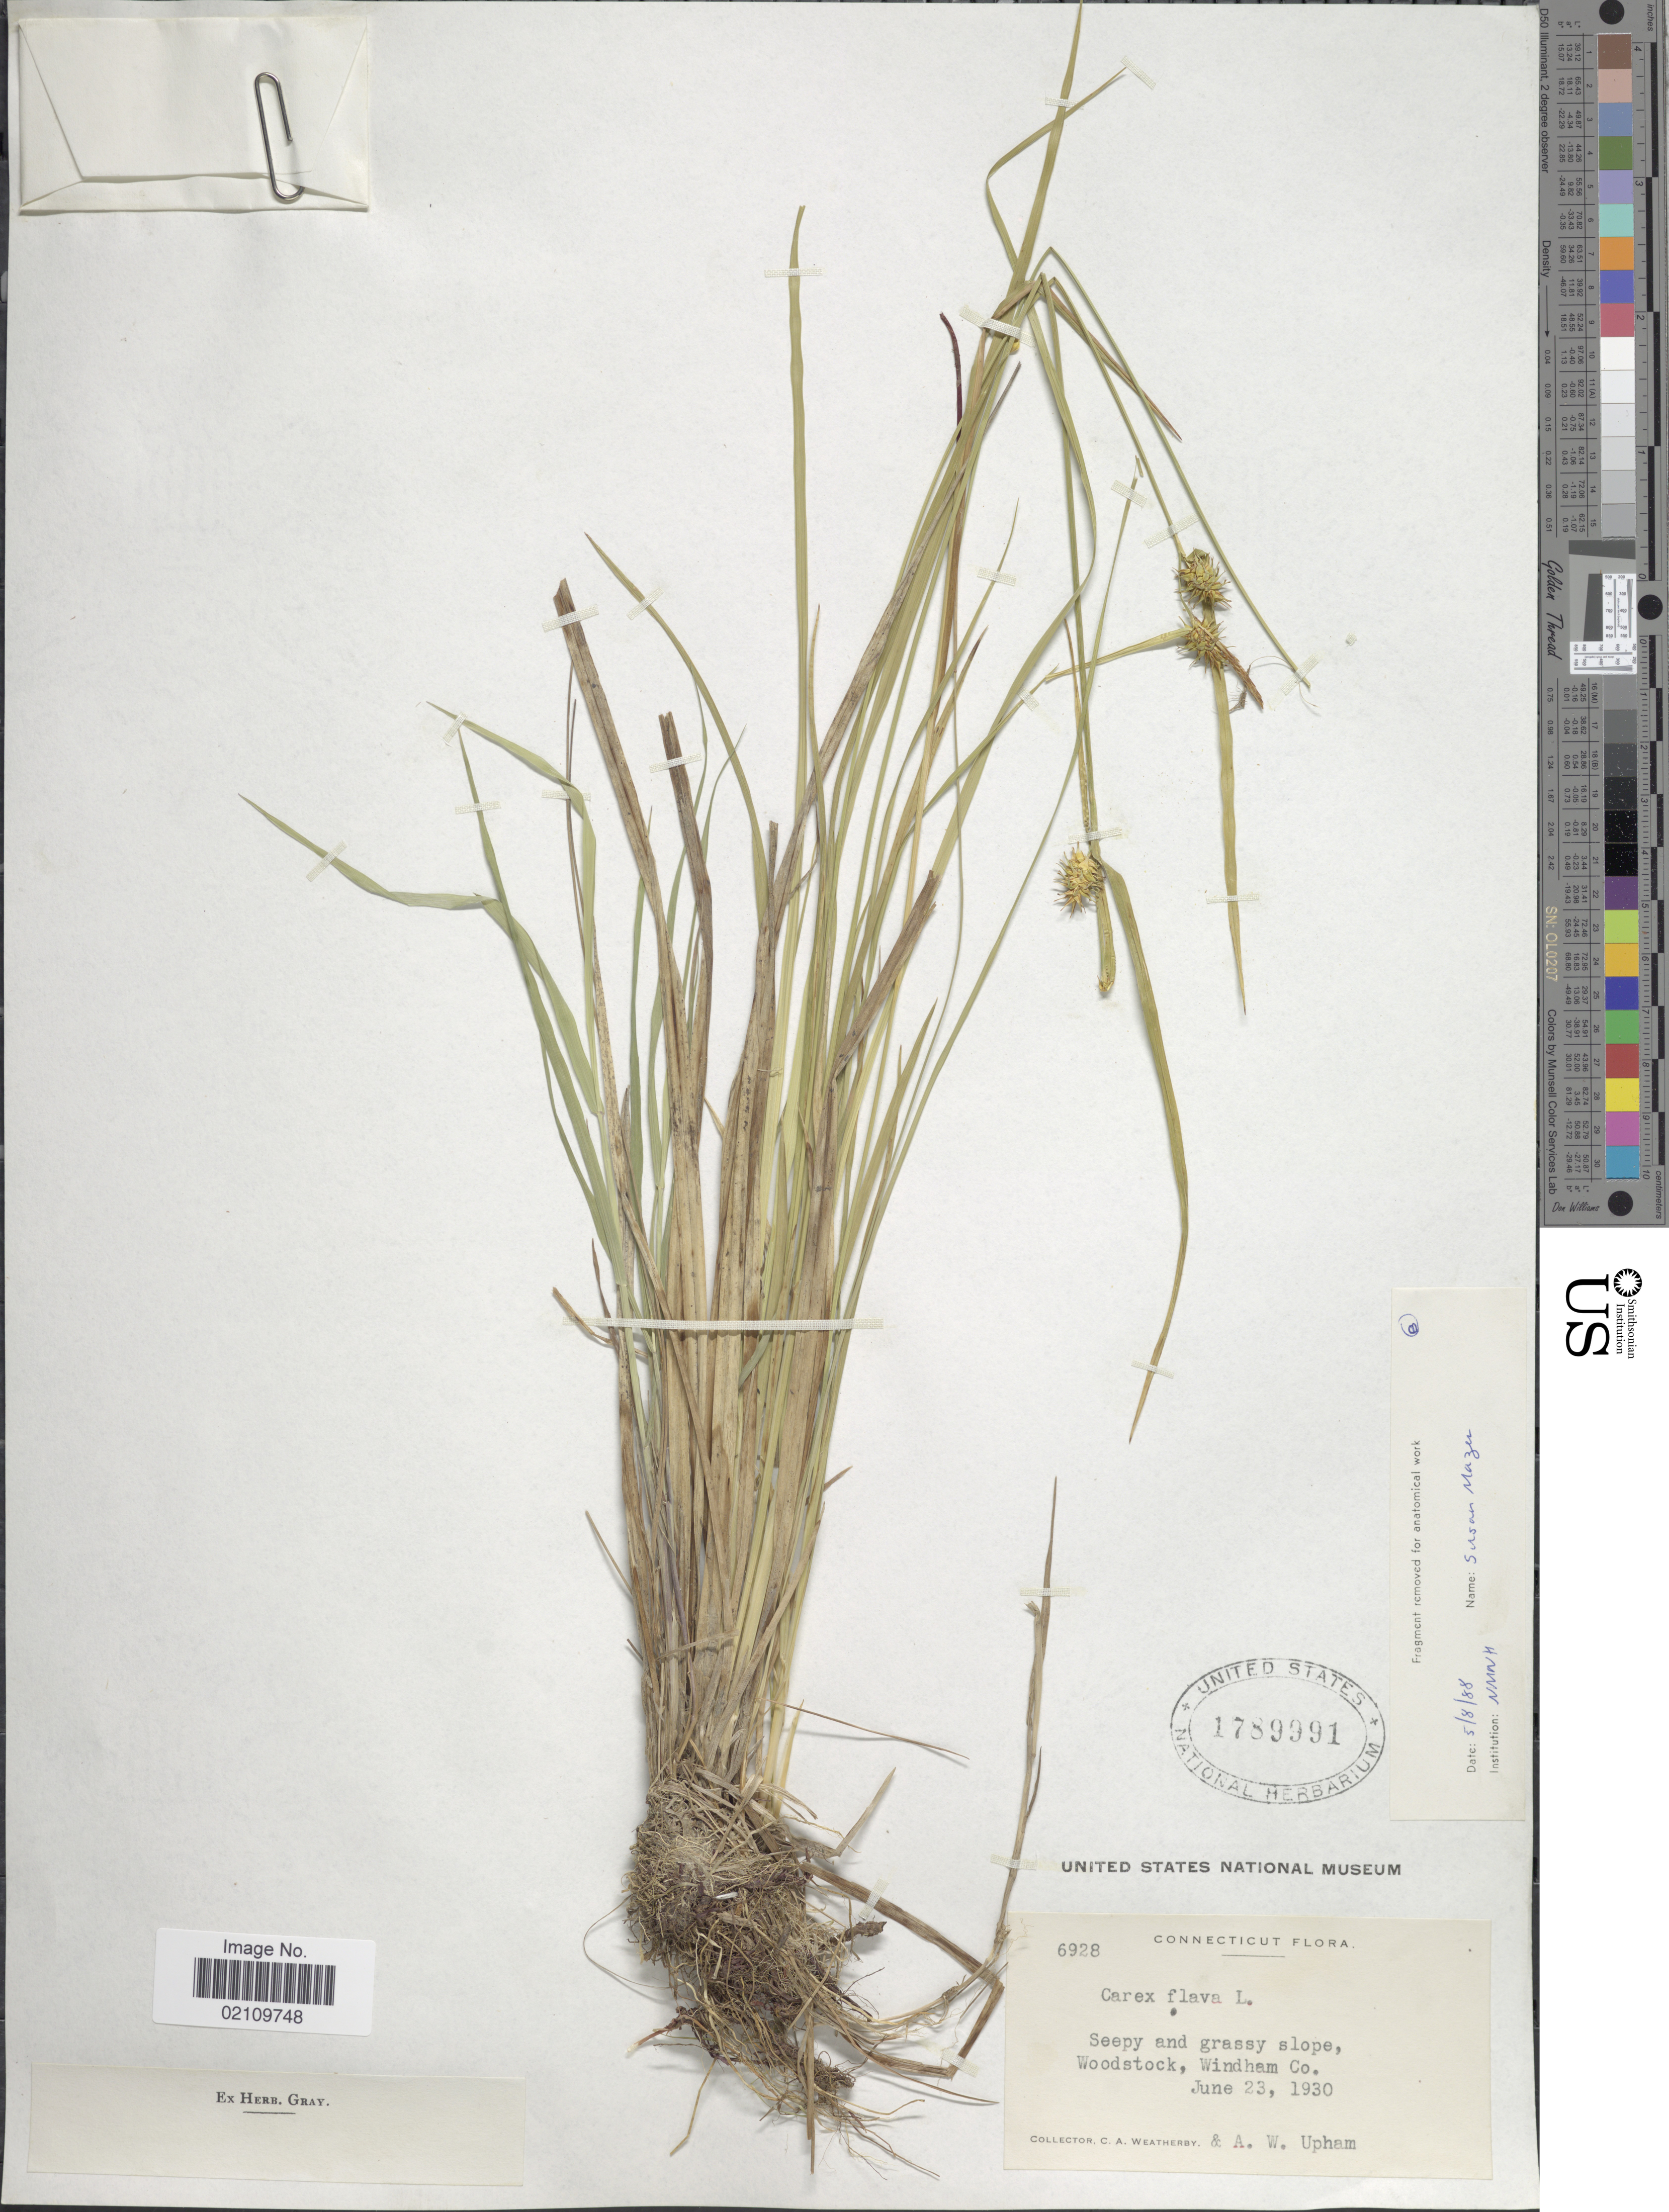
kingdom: Plantae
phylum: Tracheophyta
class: Liliopsida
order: Poales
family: Cyperaceae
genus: Carex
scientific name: Carex flava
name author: L.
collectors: C. A. Weatherby & A. Upham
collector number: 6928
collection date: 1930-06-23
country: United States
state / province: Connecticut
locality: Woodstock, Windham Co.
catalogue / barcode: US 1789991